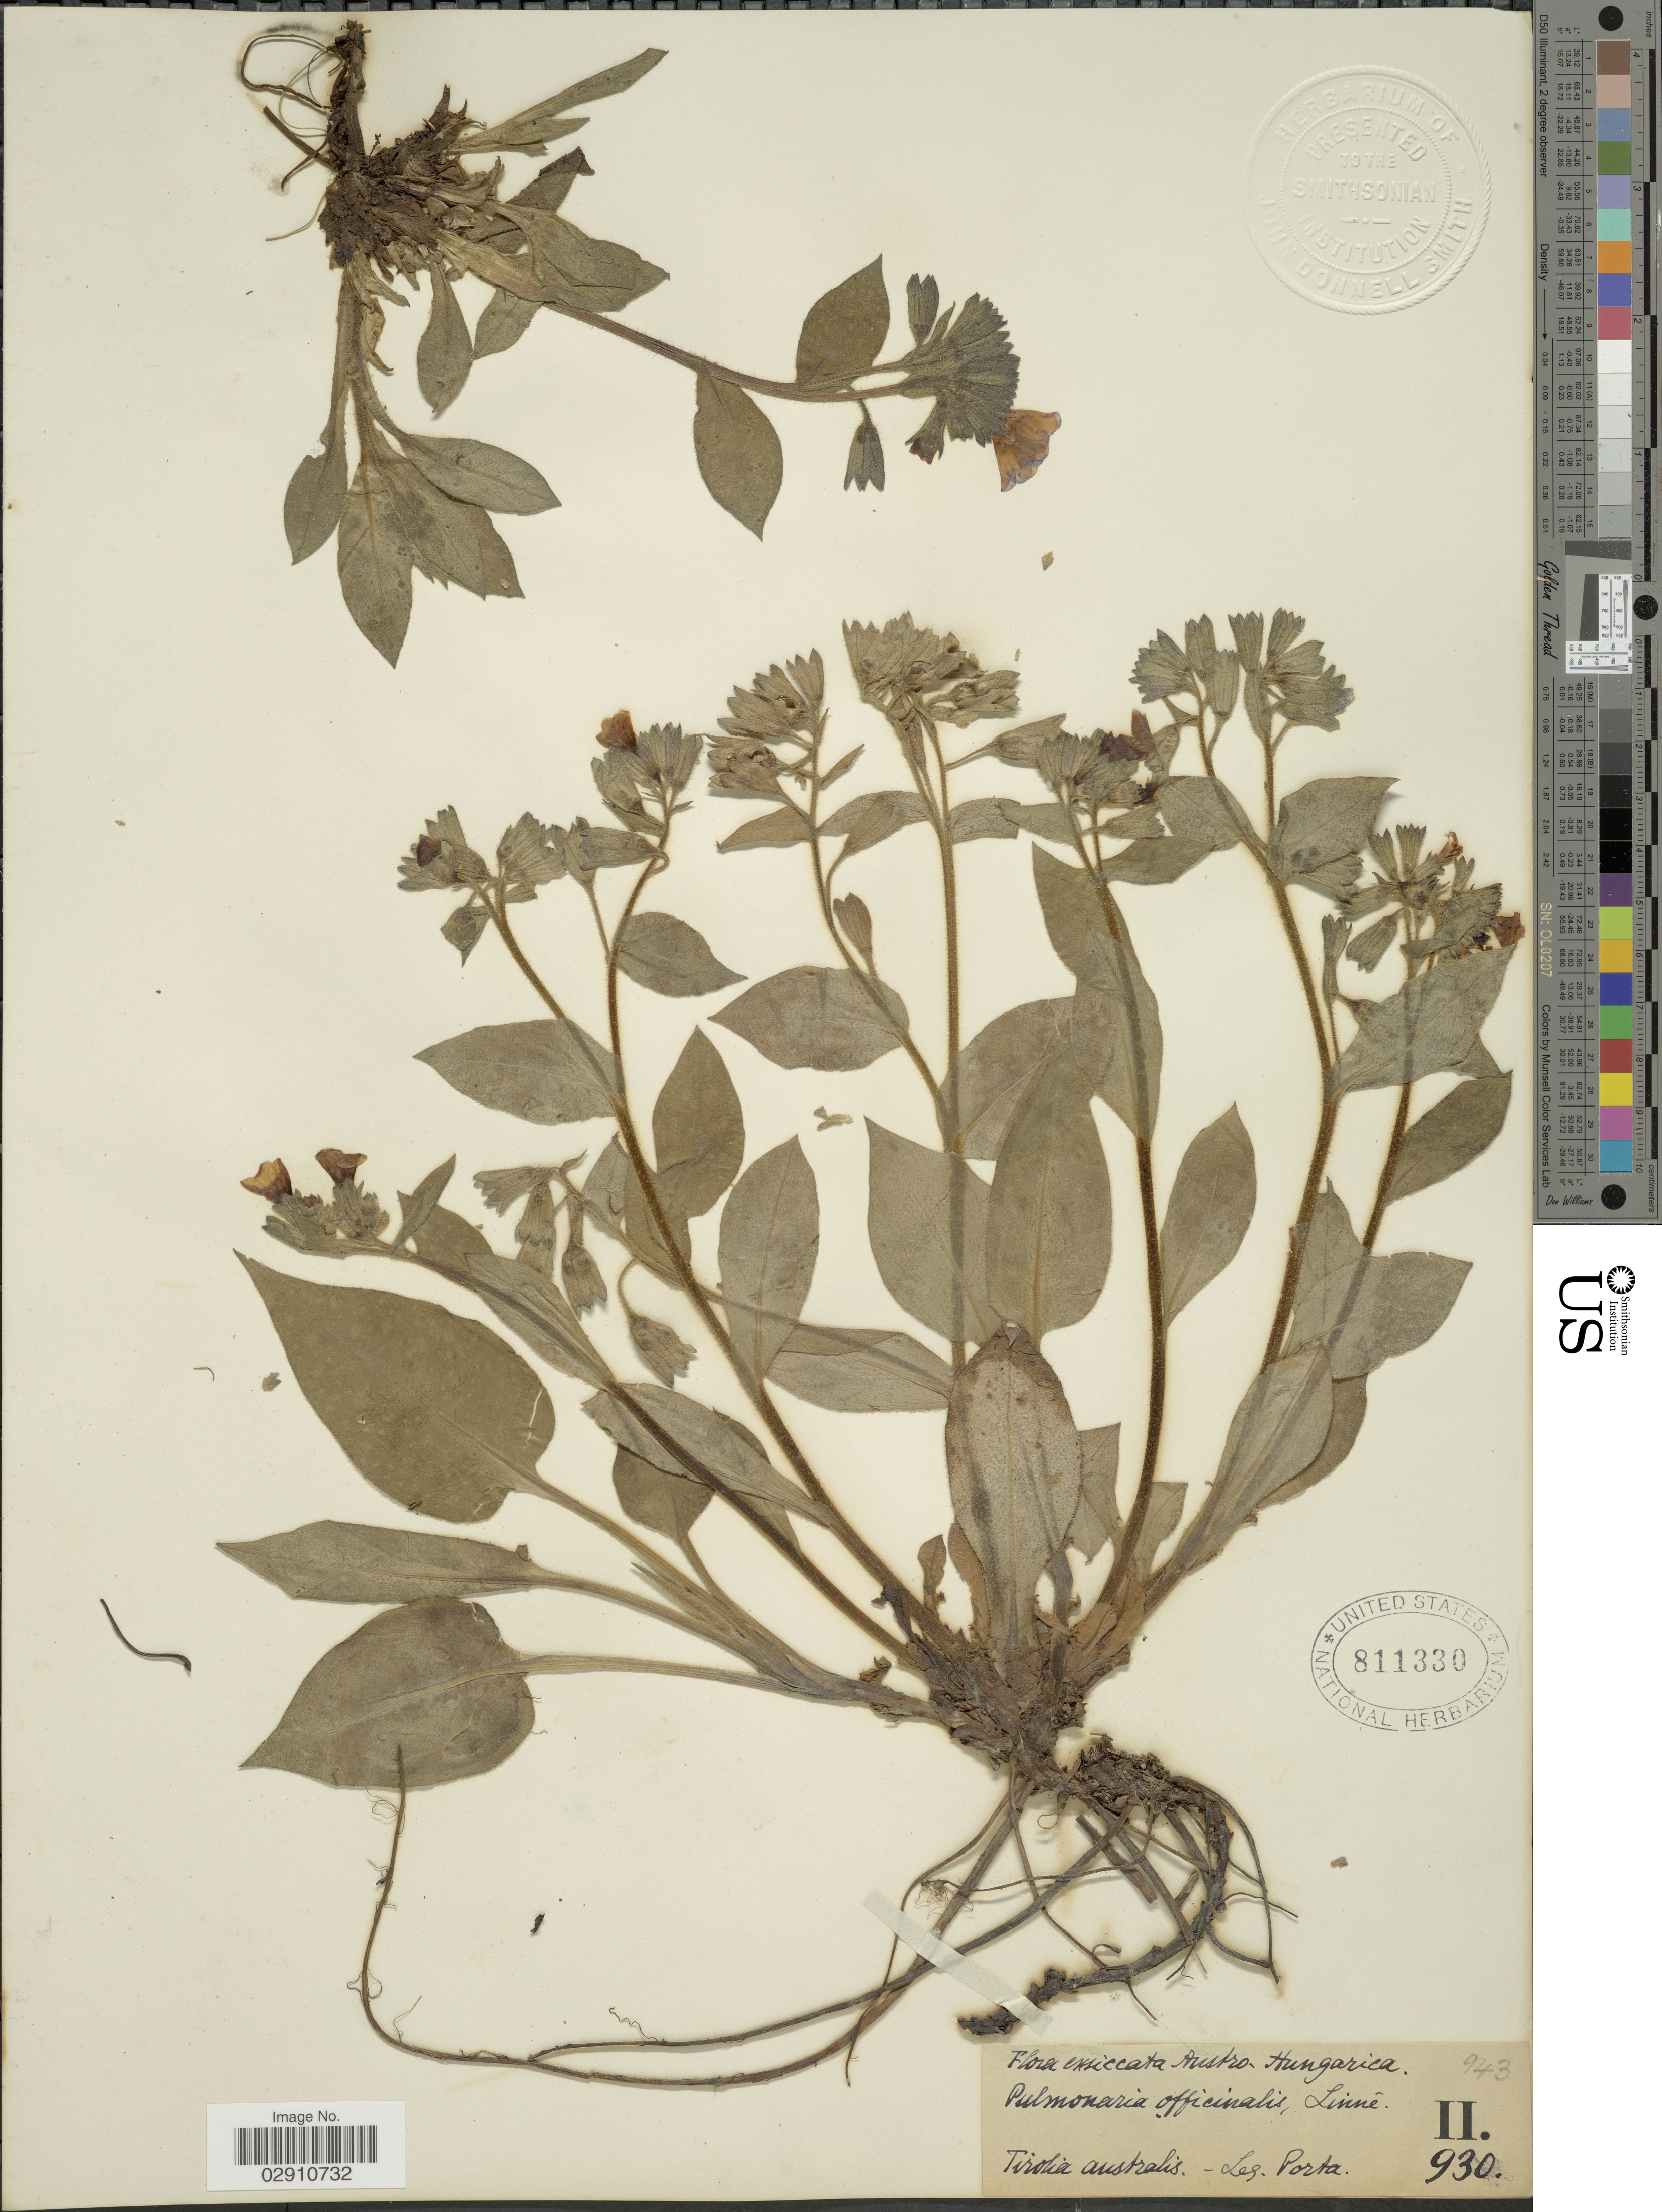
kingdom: Plantae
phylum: Tracheophyta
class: Magnoliopsida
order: Boraginales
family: Boraginaceae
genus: Pulmonaria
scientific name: Pulmonaria officinalis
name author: L.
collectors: -- Porta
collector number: II930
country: Austria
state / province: Tirol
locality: Tirolia australis.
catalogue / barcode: US 811330